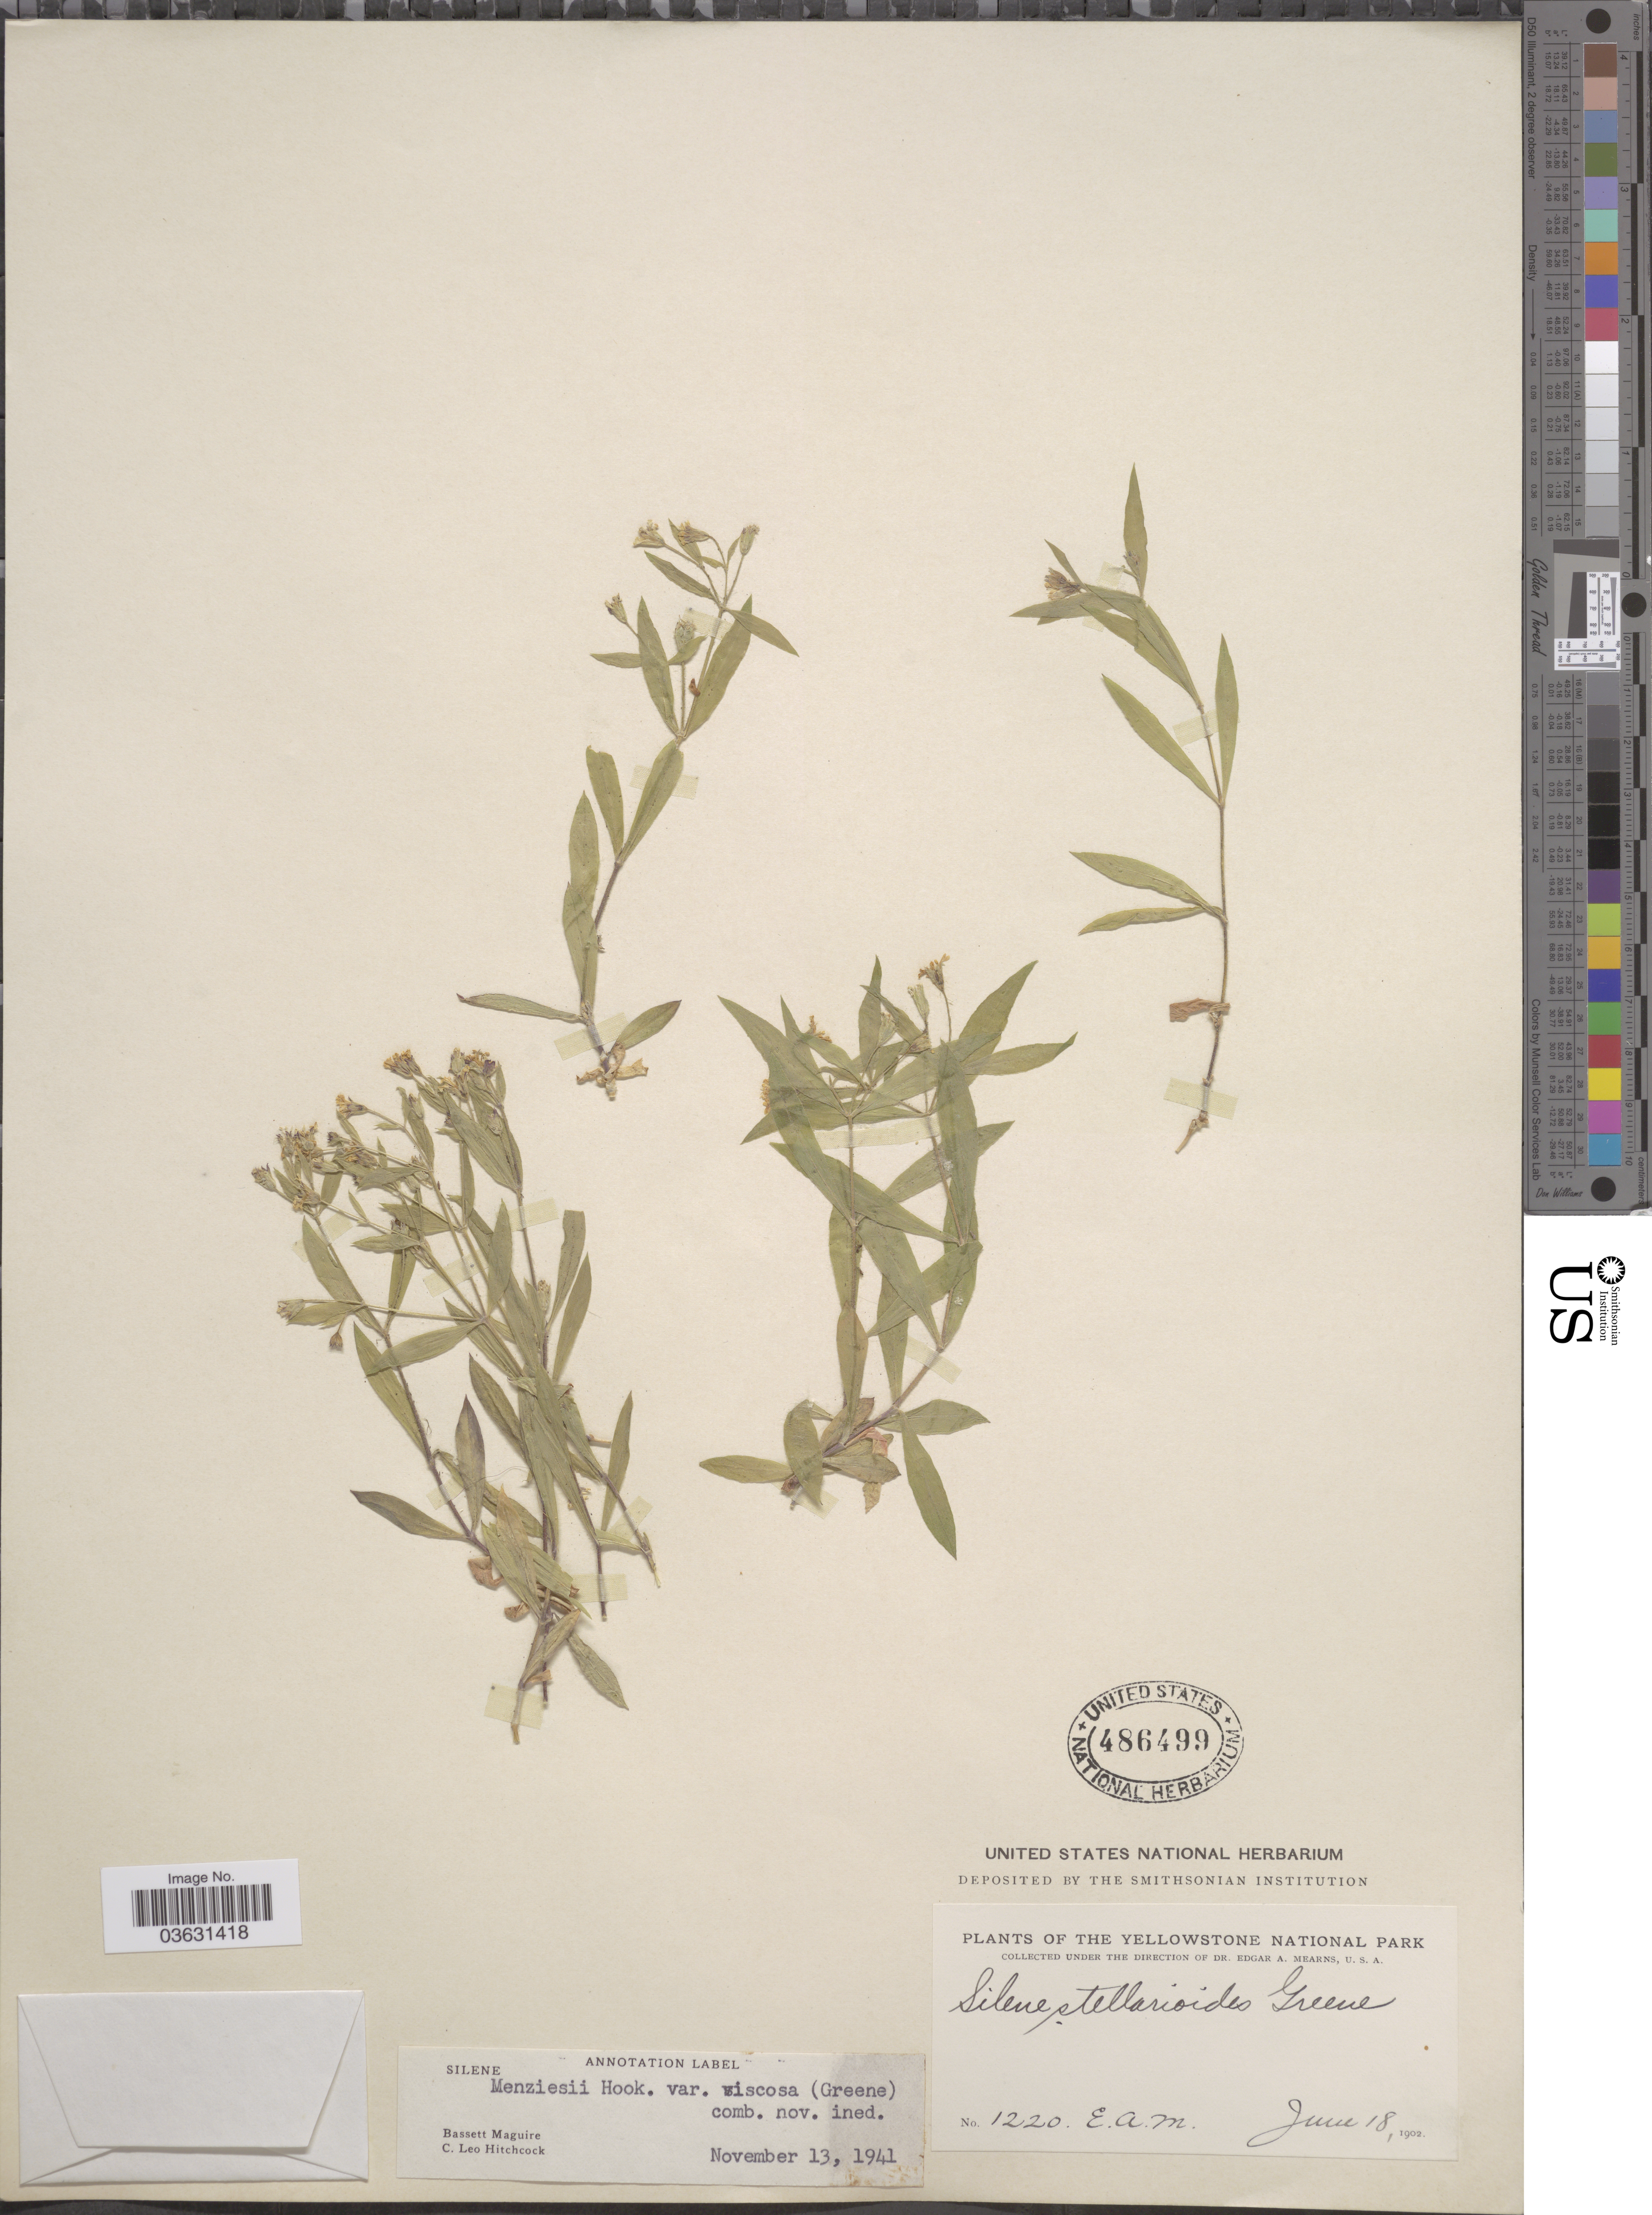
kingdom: Plantae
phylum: Tracheophyta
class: Magnoliopsida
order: Caryophyllales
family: Caryophyllaceae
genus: Silene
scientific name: Silene menziesii var. viscosa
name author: (Greene) C.L. Hitchc. & Maguire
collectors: E. A. Mearns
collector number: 1220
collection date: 1902-06-18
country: United States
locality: The Yellowstone National Park.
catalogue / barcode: US 486499